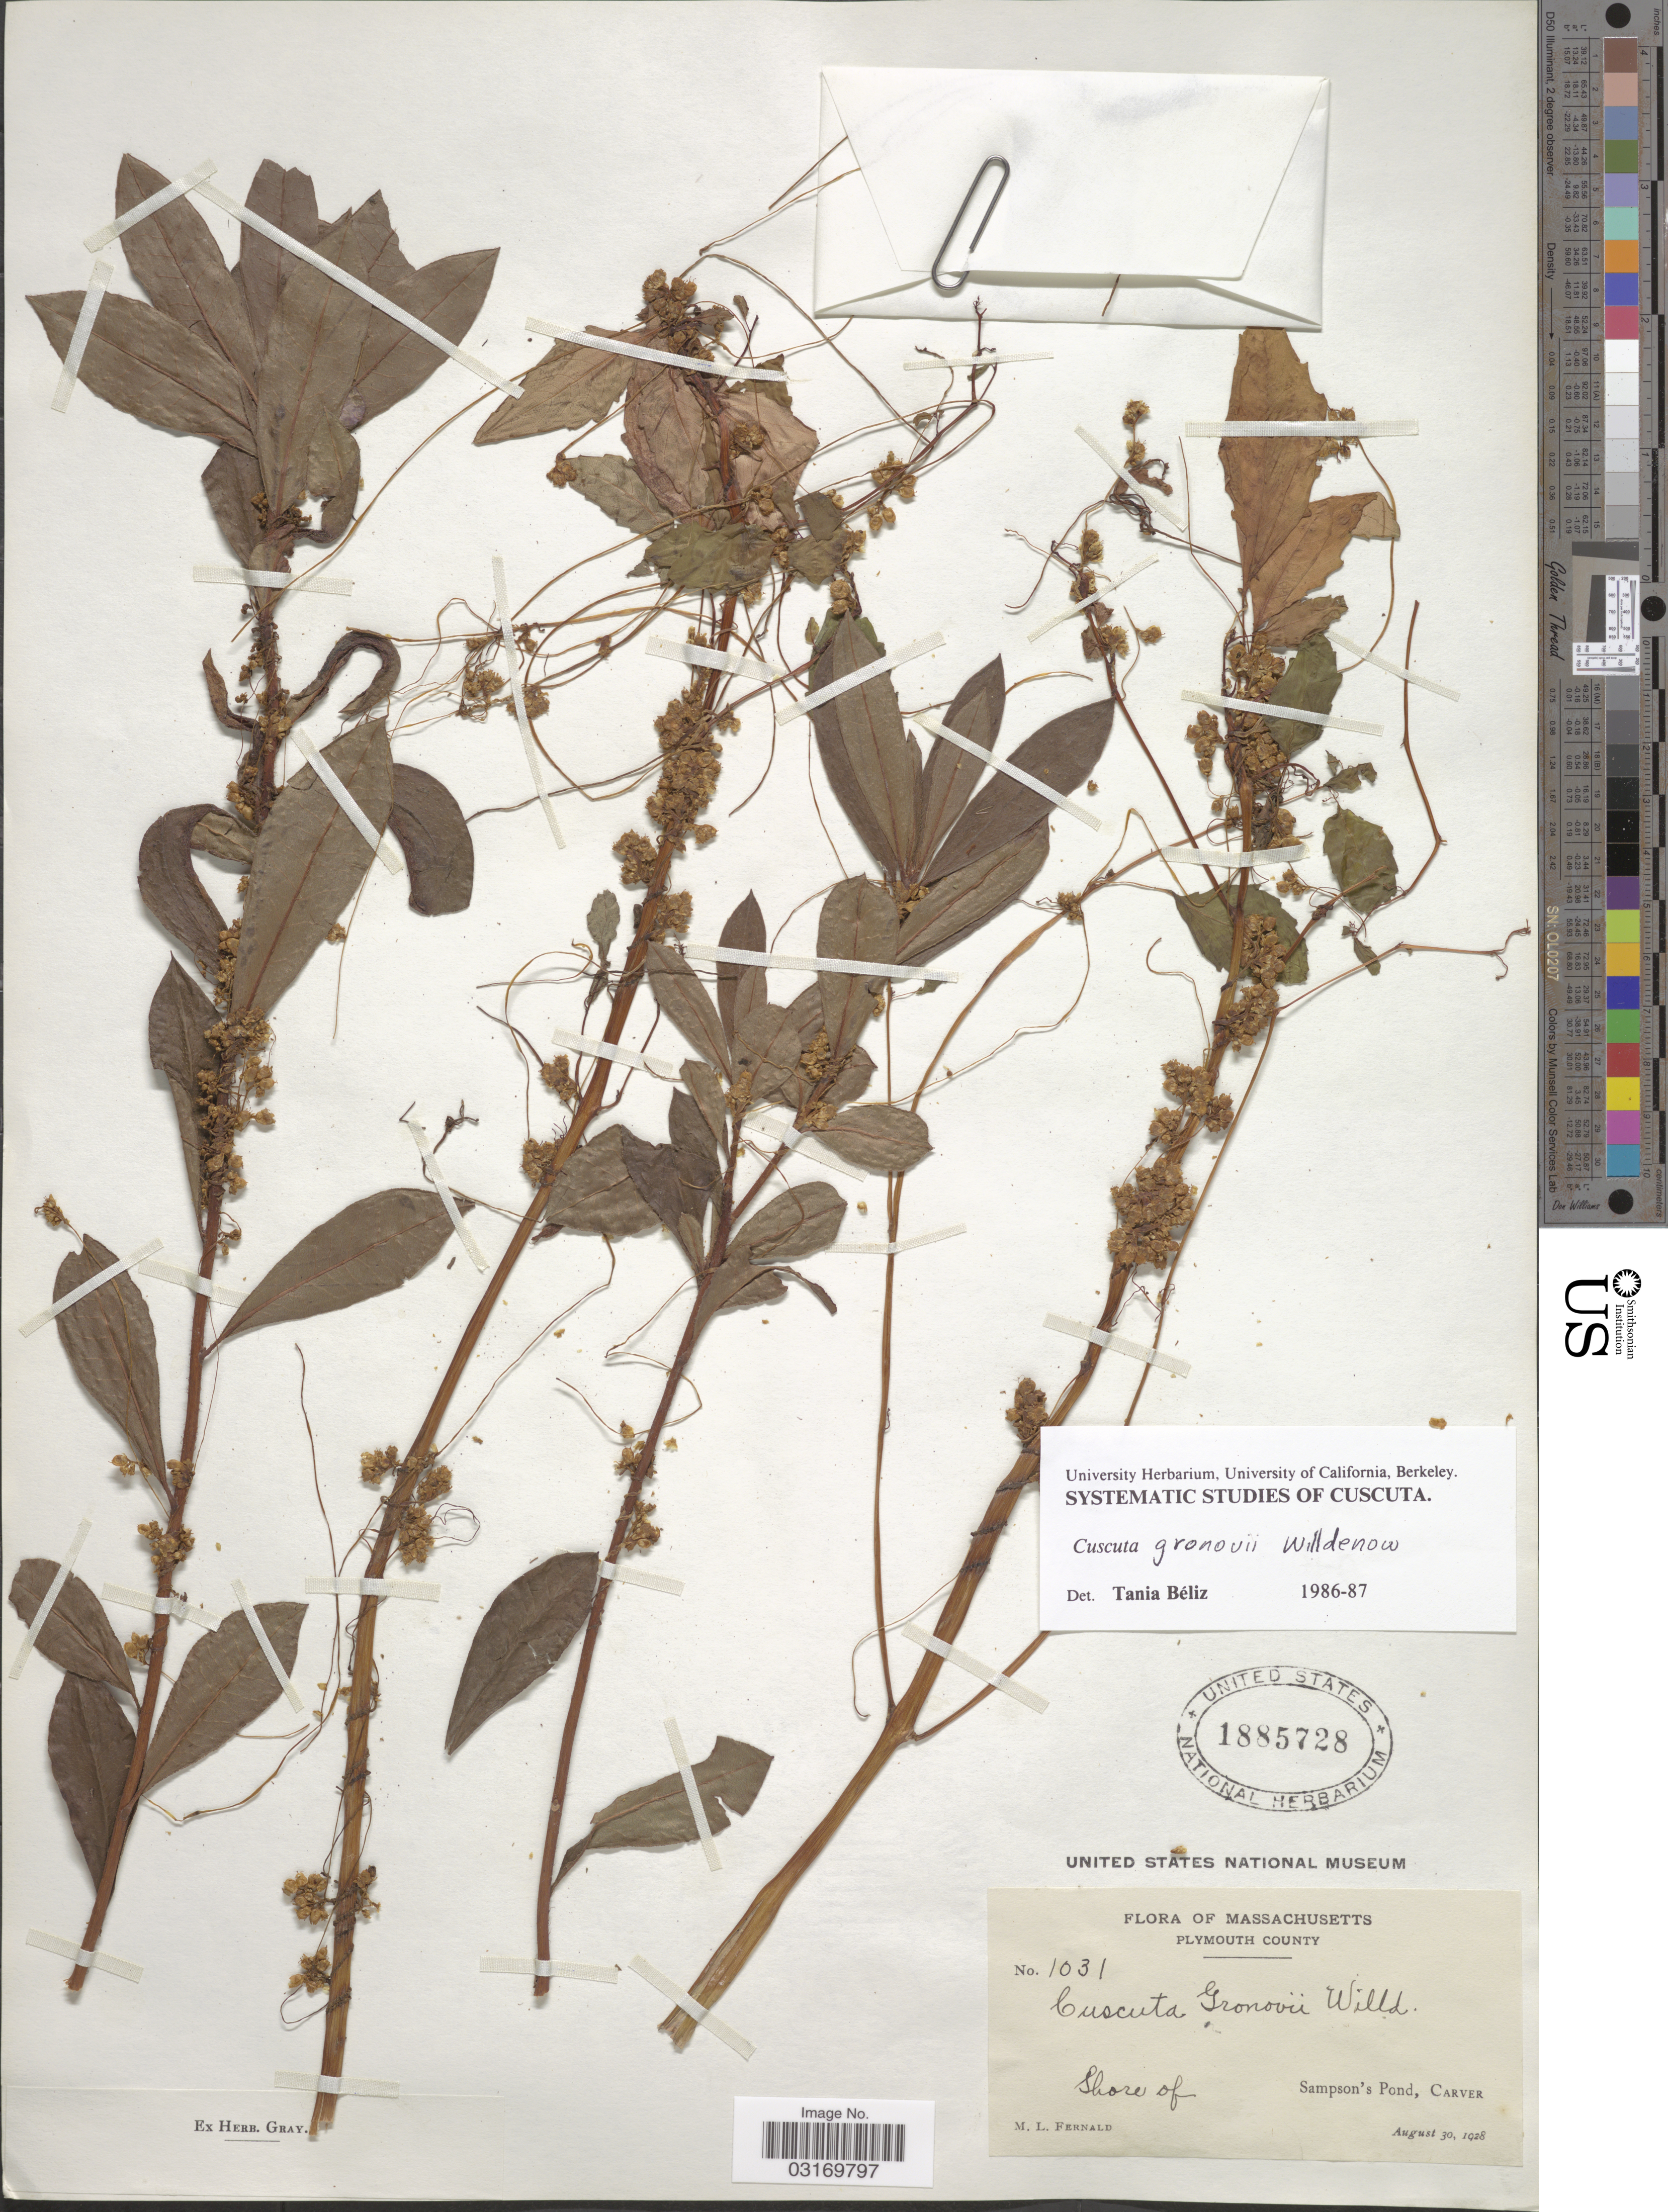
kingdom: Plantae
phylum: Tracheophyta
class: Magnoliopsida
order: Solanales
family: Convolvulaceae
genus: Cuscuta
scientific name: Cuscuta gronovii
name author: Willd. ex Schult.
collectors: M. L. Fernald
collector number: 1031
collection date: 1928-08-30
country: United States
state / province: Massachusetts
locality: Plymouth County. Shore of Sampson's Pond, Carver.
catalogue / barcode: US 1885728